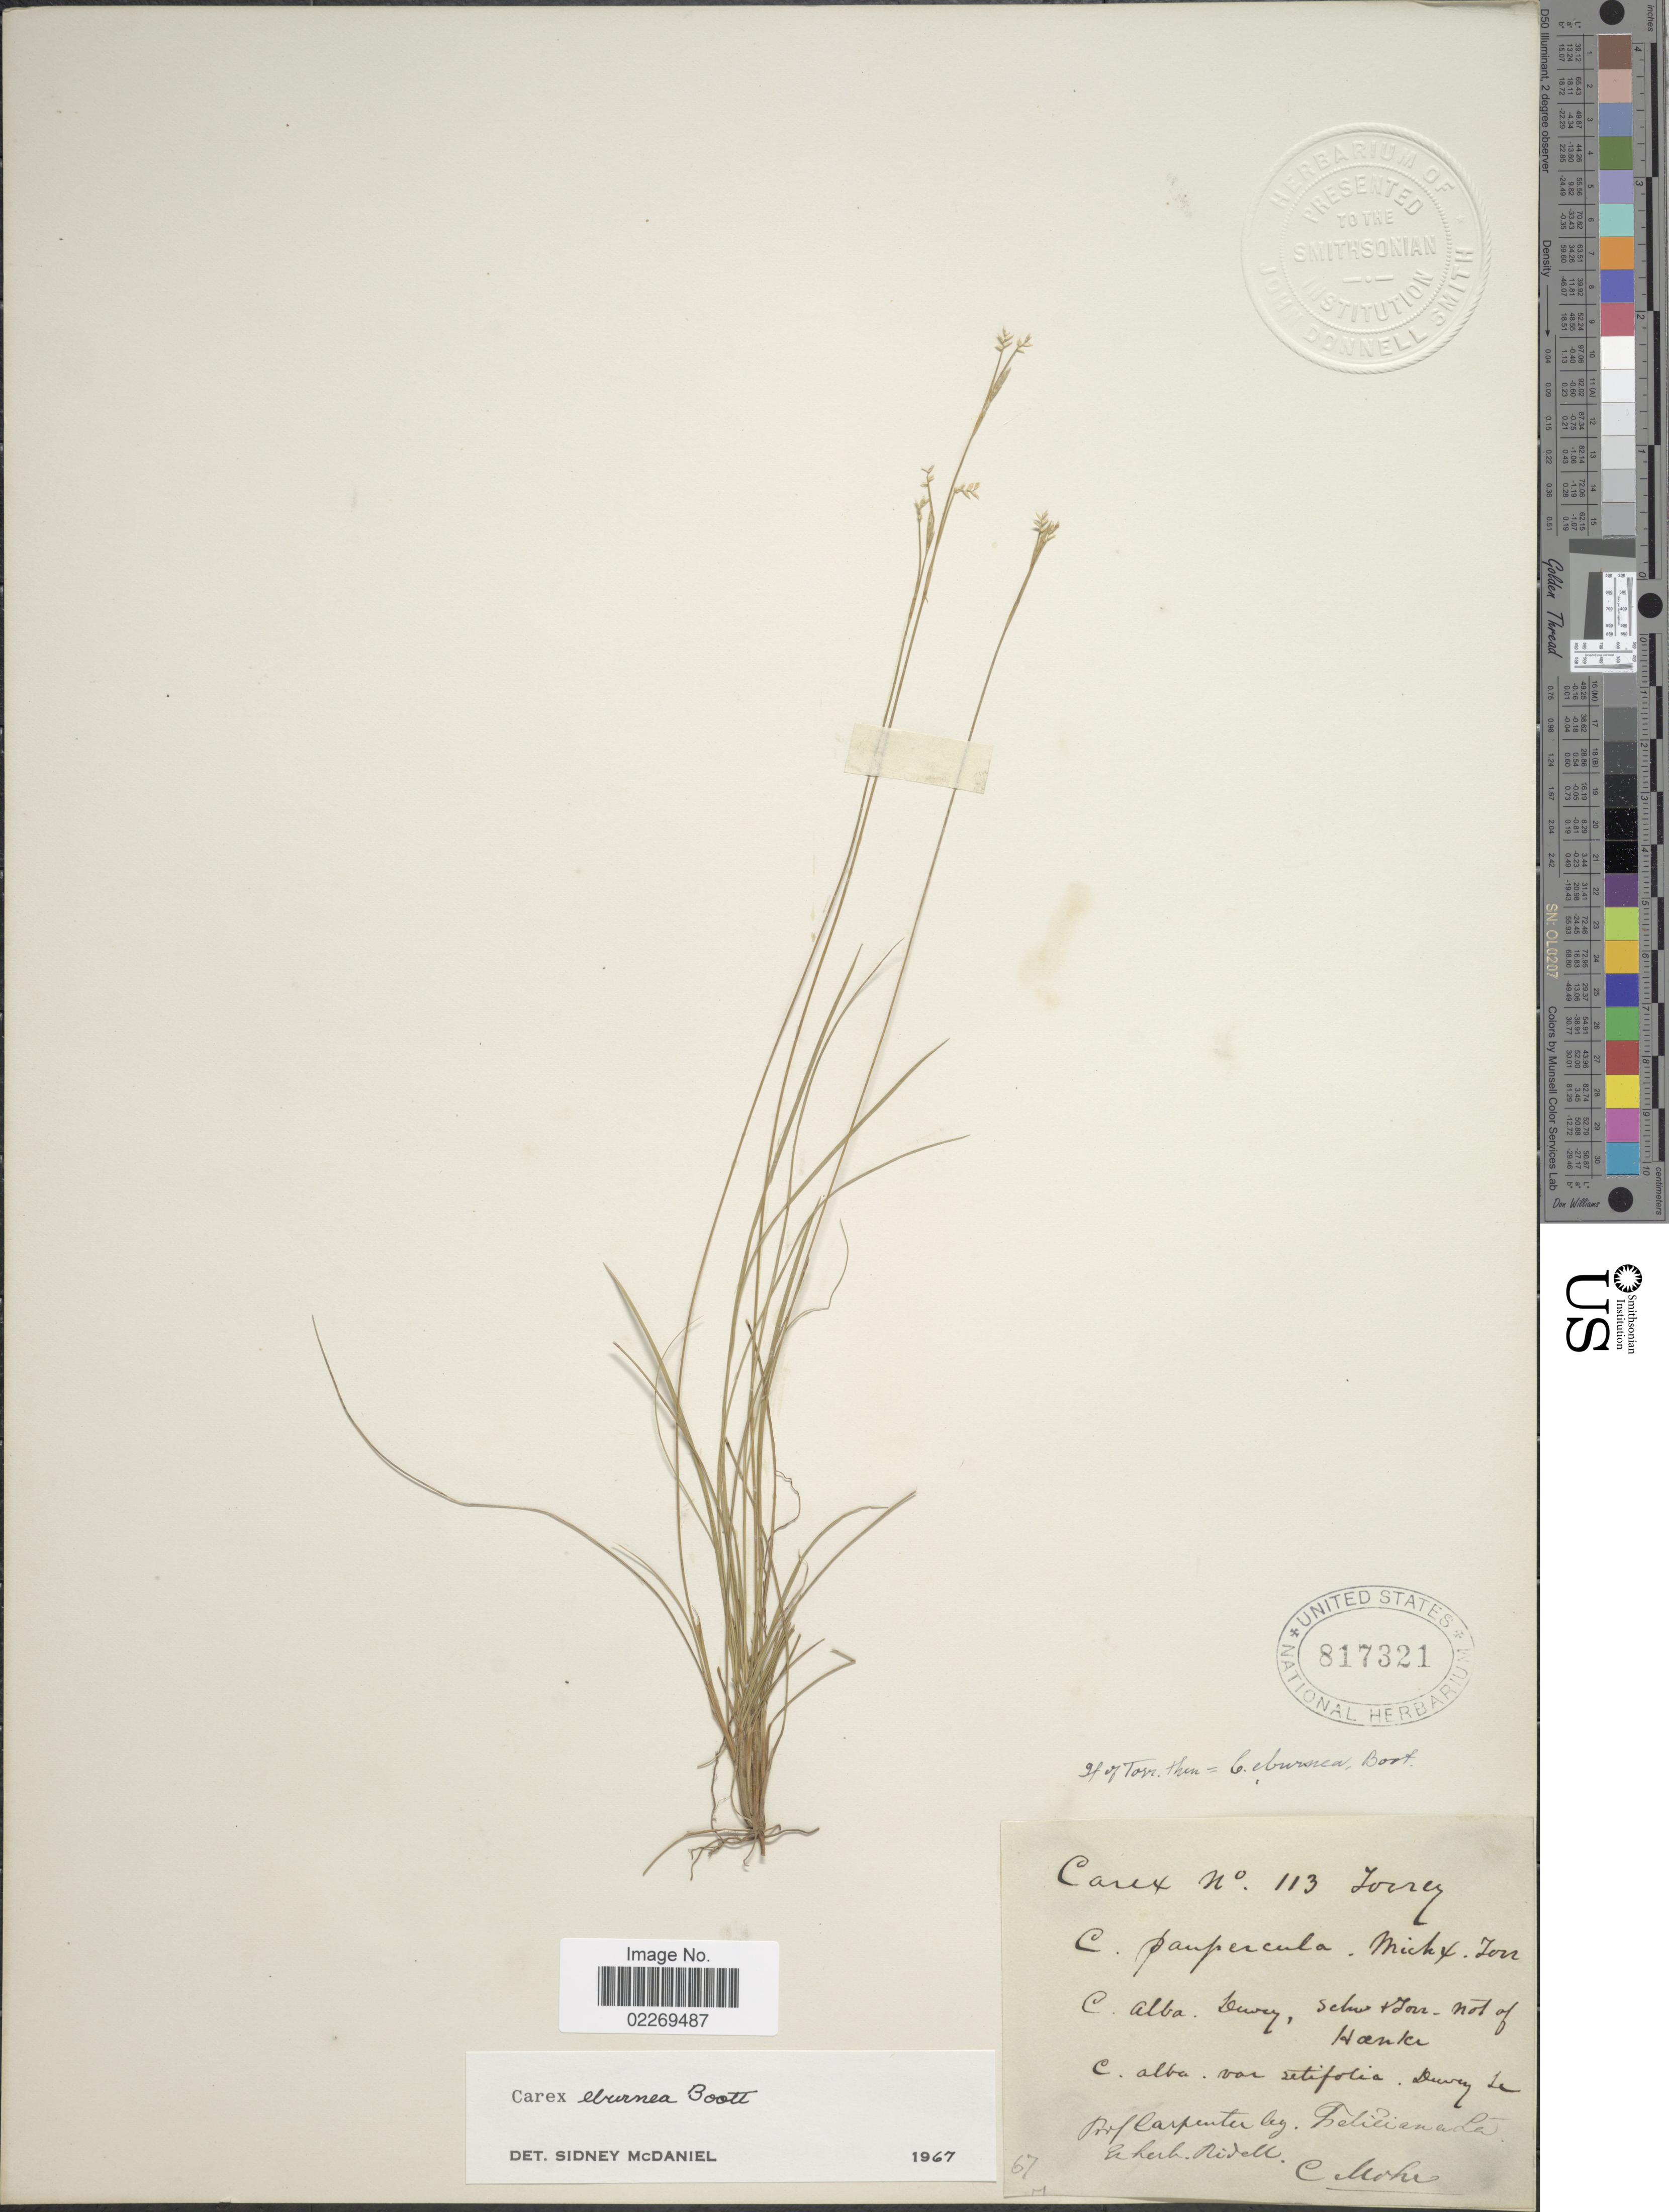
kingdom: Plantae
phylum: Tracheophyta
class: Liliopsida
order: Poales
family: Cyperaceae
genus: Carex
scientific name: Carex eburnea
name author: Boott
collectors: C. T. Mohr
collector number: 113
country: United States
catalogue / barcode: US 817321